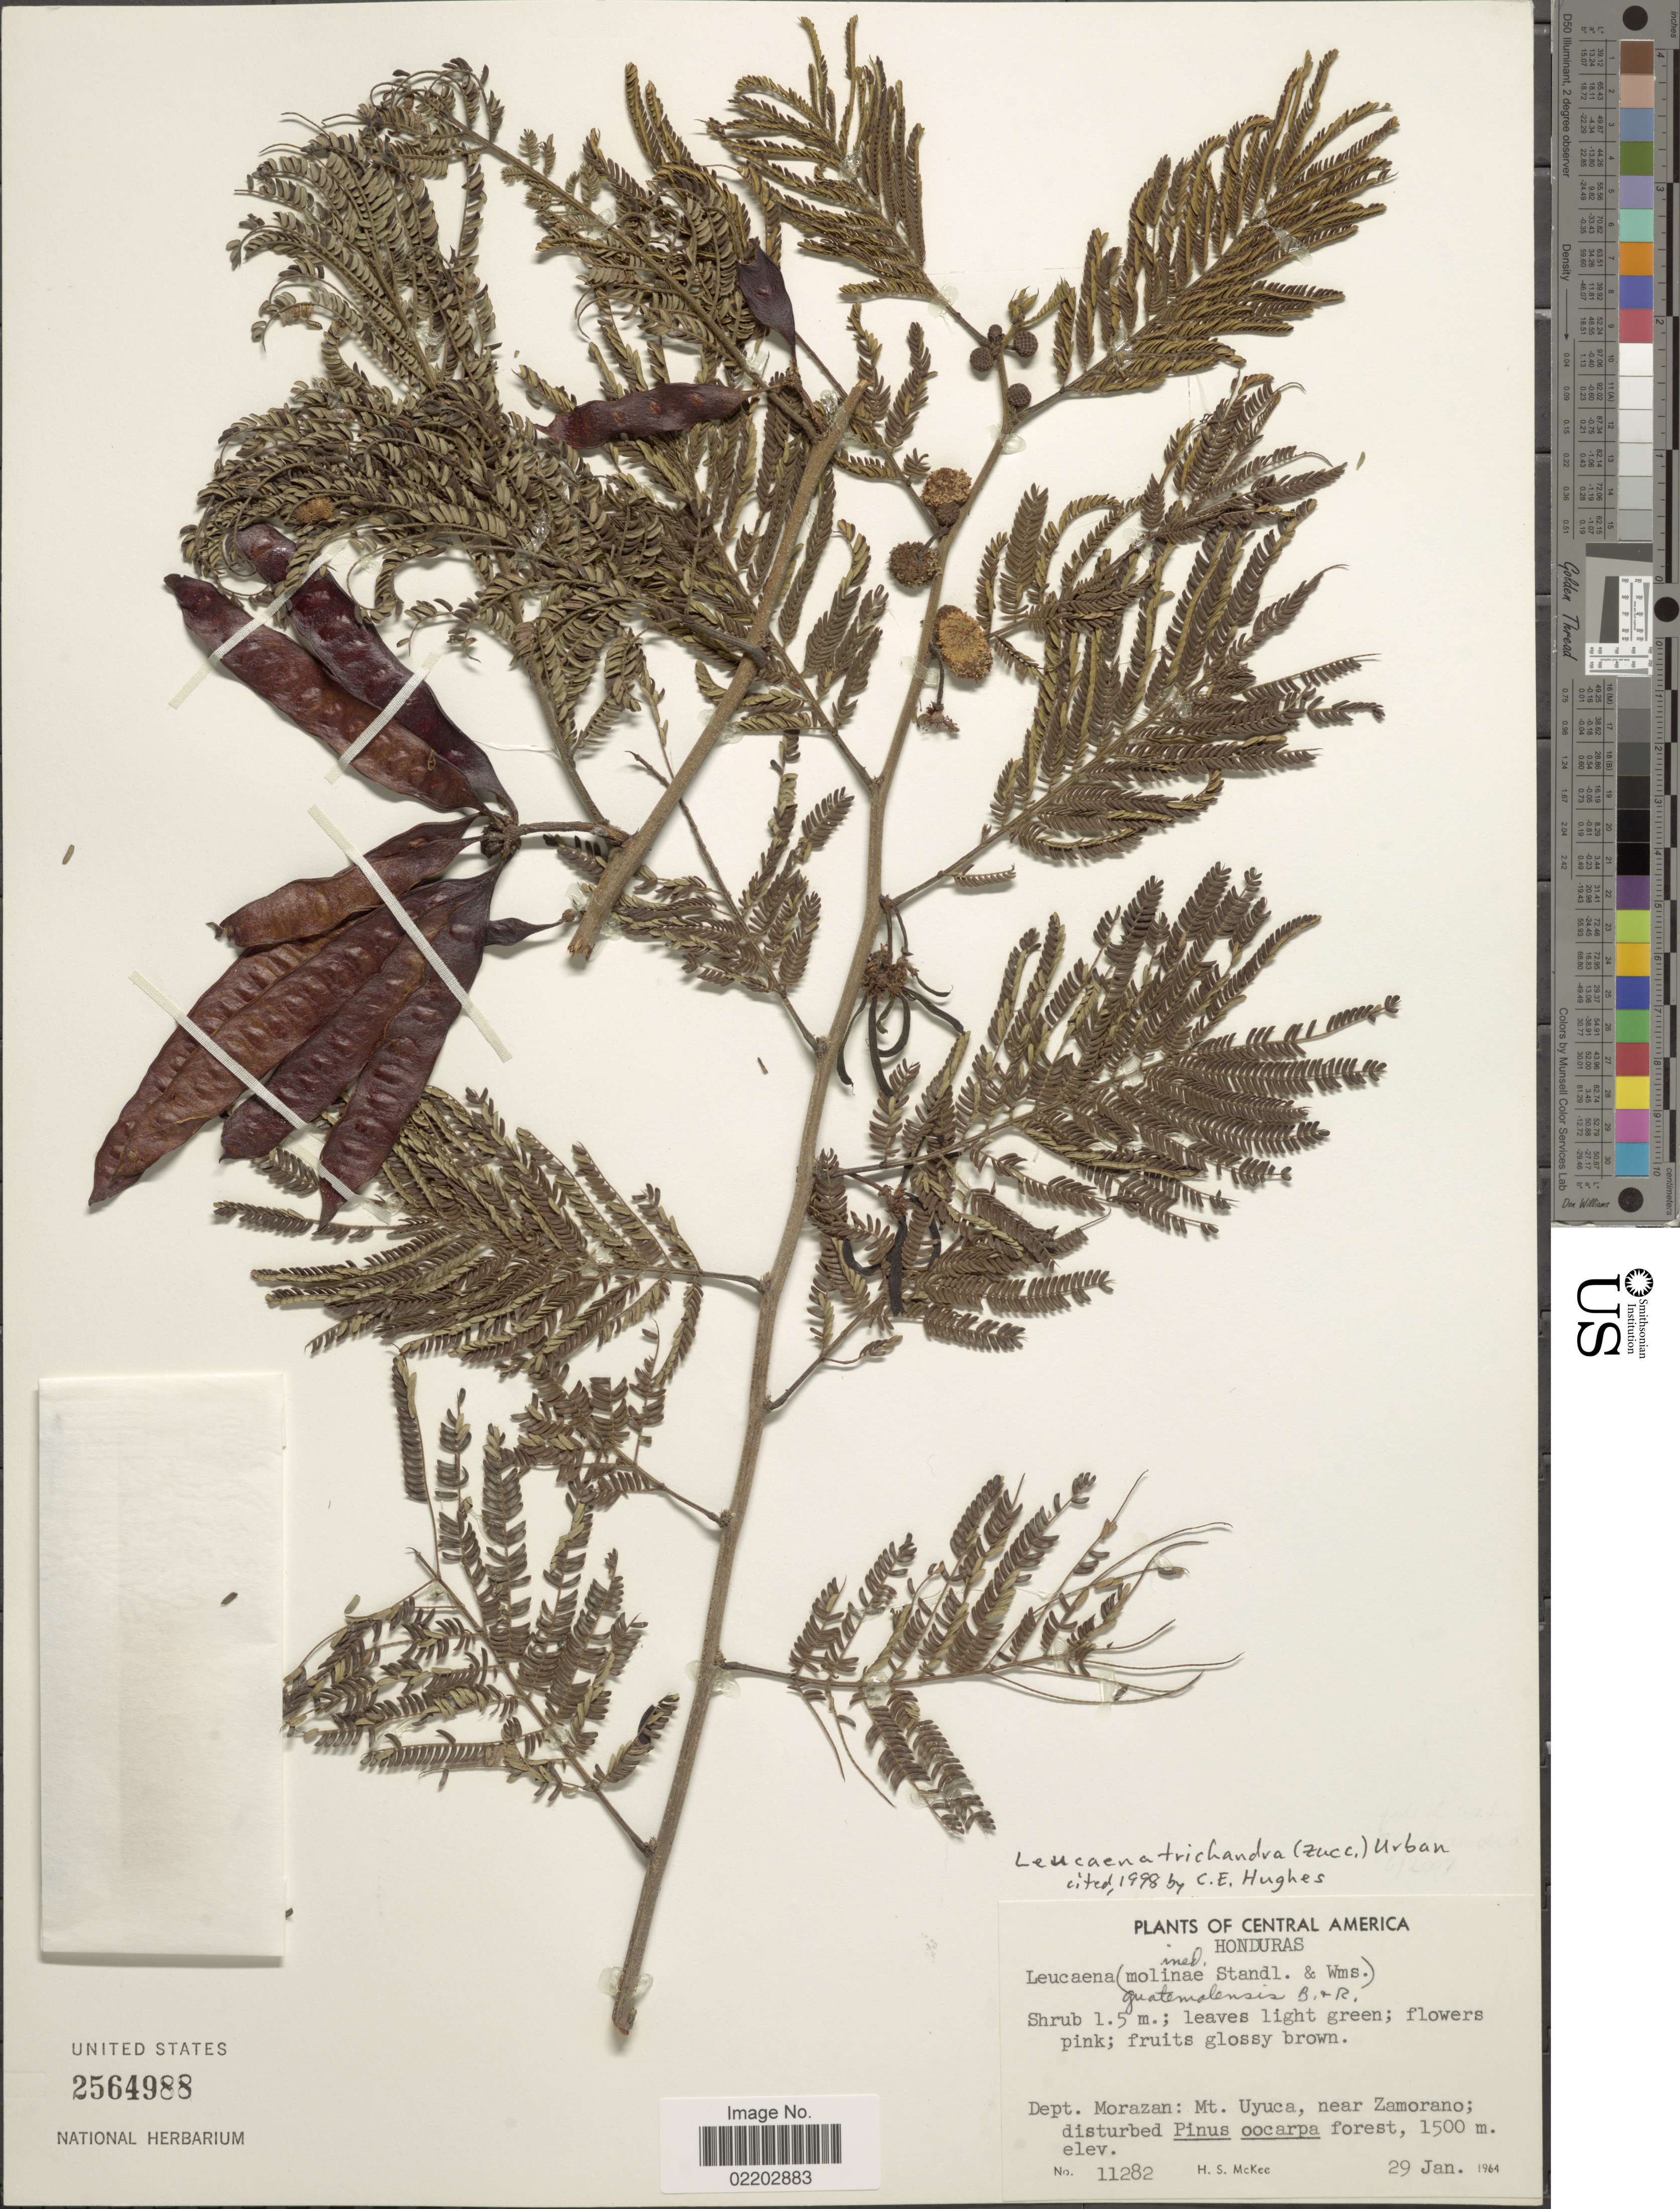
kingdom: Plantae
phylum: Tracheophyta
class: Magnoliopsida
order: Fabales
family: Fabaceae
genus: Leucaena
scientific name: Leucaena trichandra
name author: (Zucc.) Urb.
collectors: H. S. McKee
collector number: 11282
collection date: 1964-01-29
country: Honduras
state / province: Fco. Morazán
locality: Central America, Mt. Uyuca, near Zamorano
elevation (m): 1500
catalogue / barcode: US 2564988